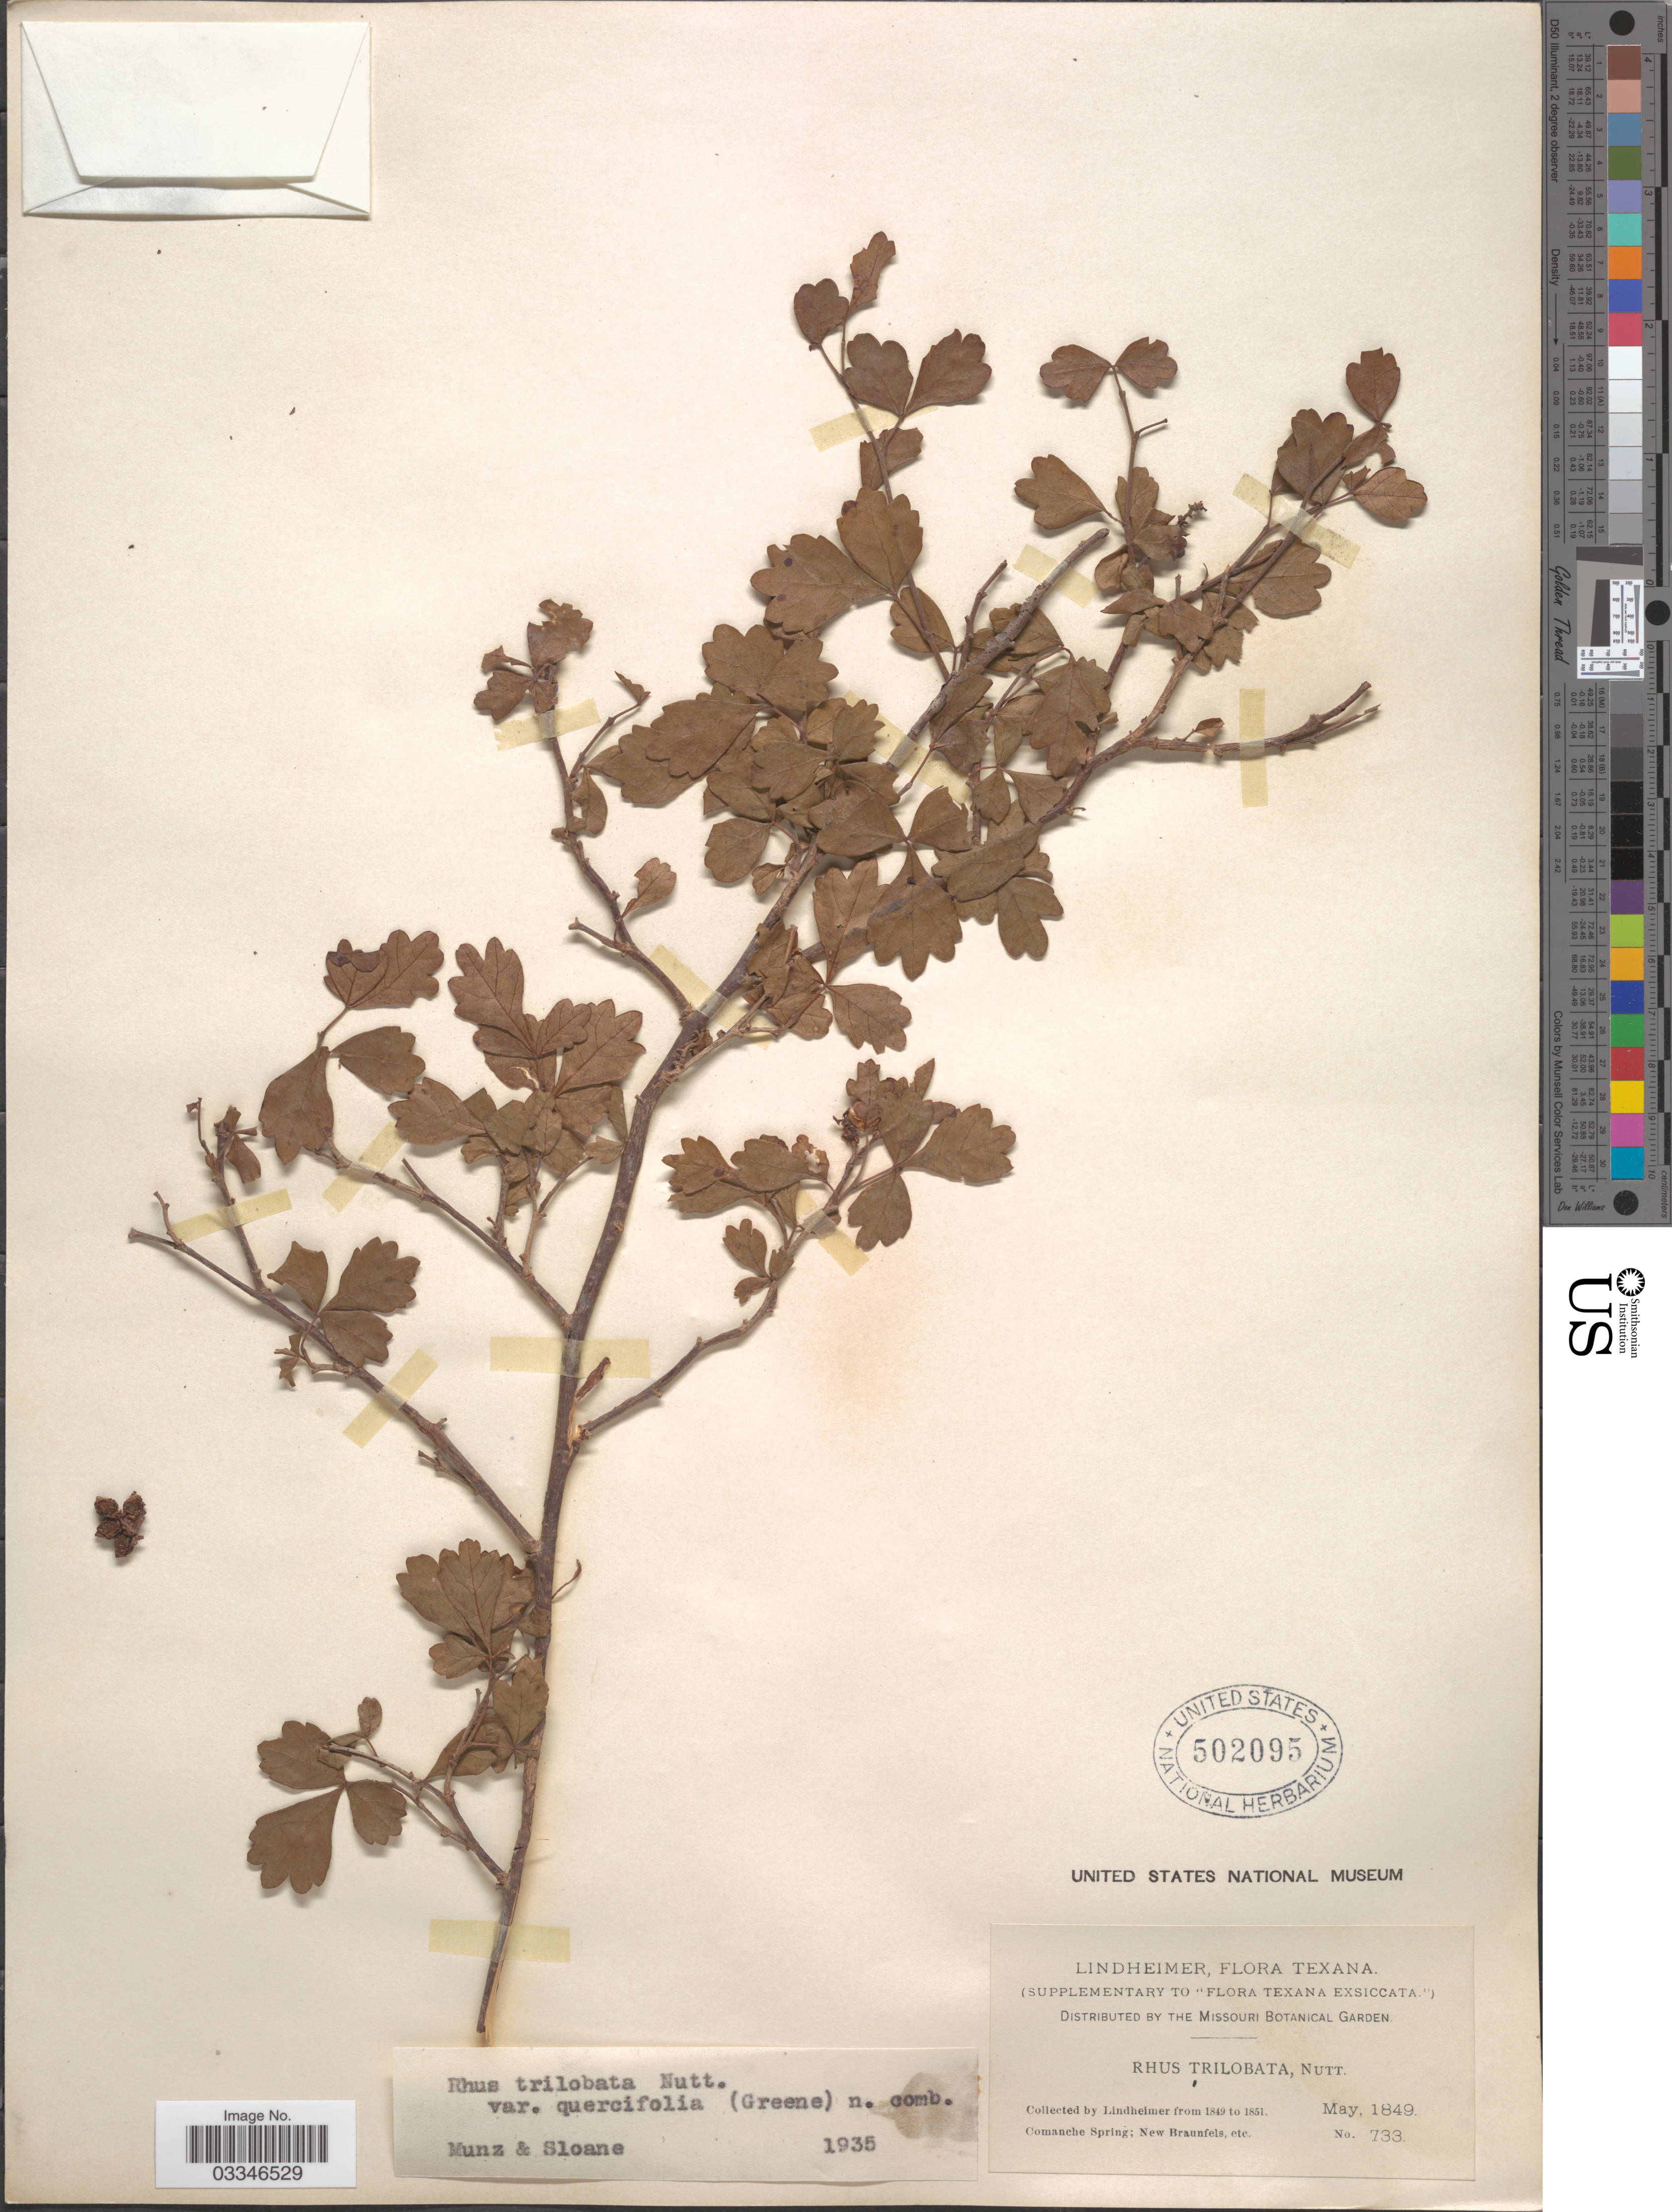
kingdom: Plantae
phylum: Tracheophyta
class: Magnoliopsida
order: Sapindales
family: Anacardiaceae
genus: Rhus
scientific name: Rhus trilobata var. quercifolia (Greene) Munz & Sloane ined.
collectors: -. Lindheimer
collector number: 733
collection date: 1849-05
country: United States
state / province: Texas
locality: Comanche Spring; New Braunfels.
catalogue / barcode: US 502095